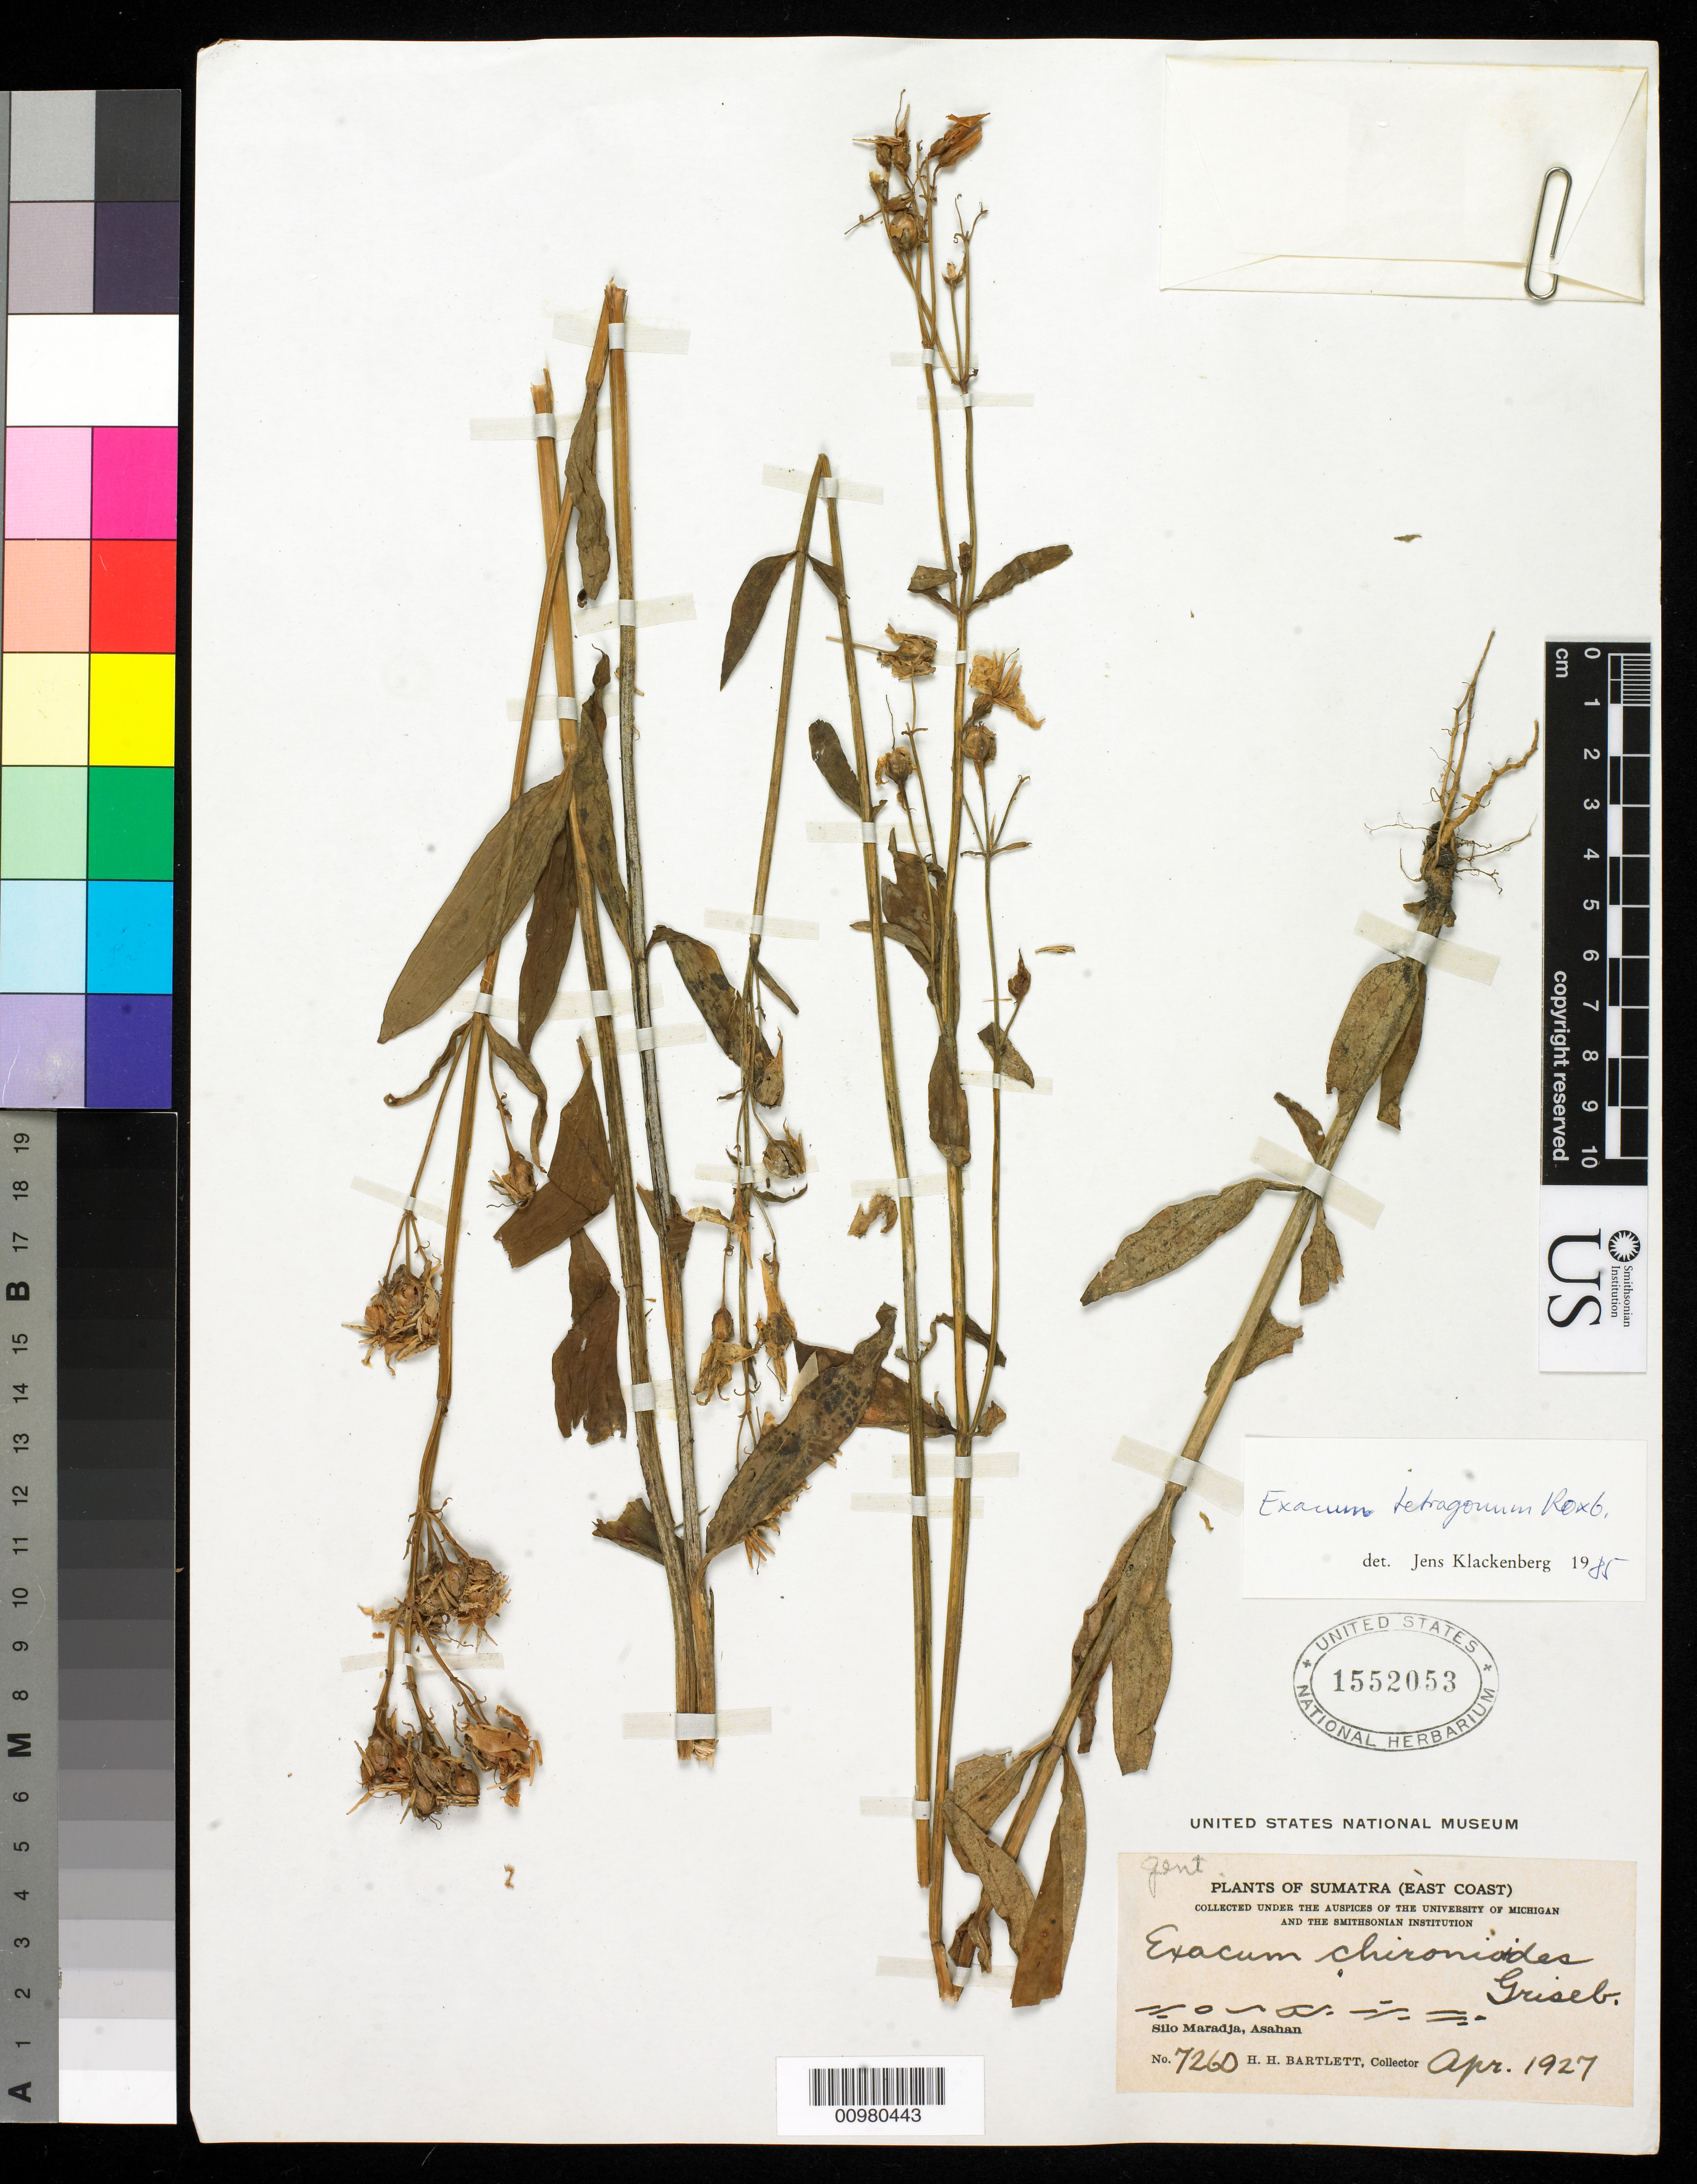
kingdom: Plantae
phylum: Tracheophyta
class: Magnoliopsida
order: Gentianales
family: Gentianaceae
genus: Exacum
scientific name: Exacum tetragonum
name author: Roxb.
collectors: H. H. Bartlett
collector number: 7260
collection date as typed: Apr 1927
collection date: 1927-04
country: Indonesia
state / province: Sumatra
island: Sumatra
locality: Silo Maradja, Asahan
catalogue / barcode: US 1552053